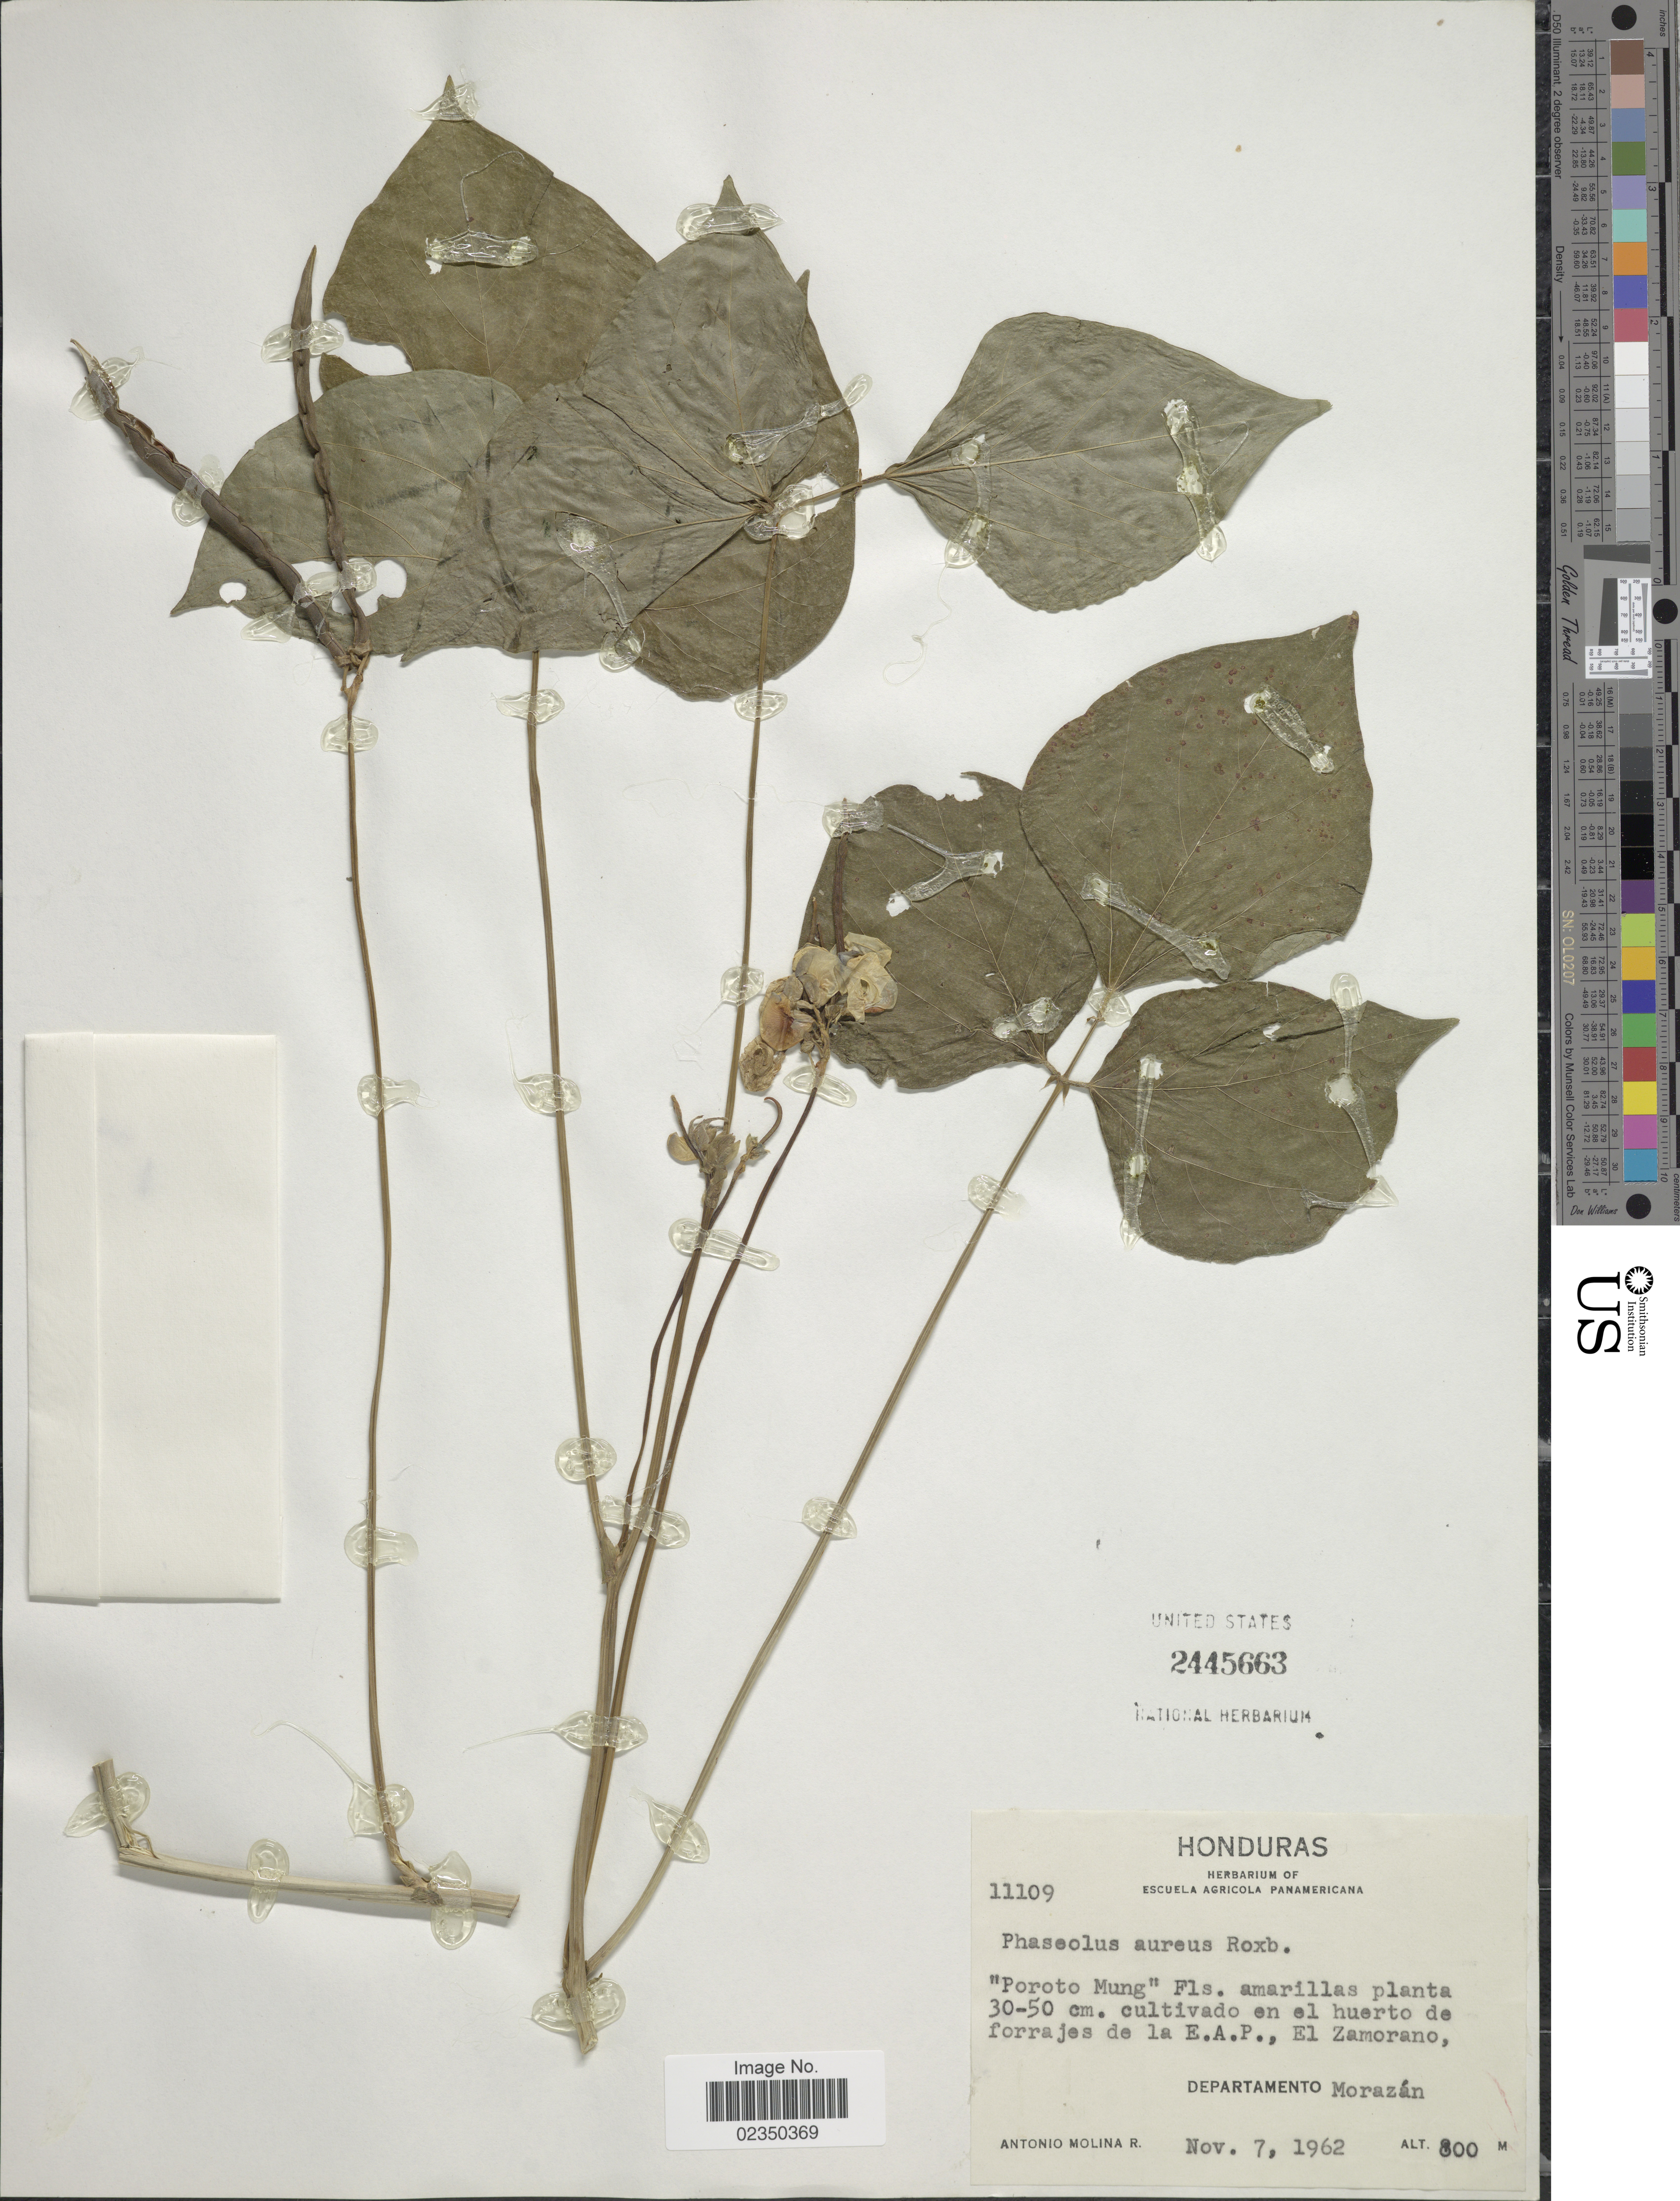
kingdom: Plantae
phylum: Tracheophyta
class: Magnoliopsida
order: Fabales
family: Fabaceae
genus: Phaseolus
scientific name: Phaseolus aureus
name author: Roxb.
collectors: A. Molina R.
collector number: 11109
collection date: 1962-11-07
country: Honduras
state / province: Fco. Morazán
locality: Cultivado en el huerto de forrajes de la E.A.P., El Zamorano, Morazan.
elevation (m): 800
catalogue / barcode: US 2445663